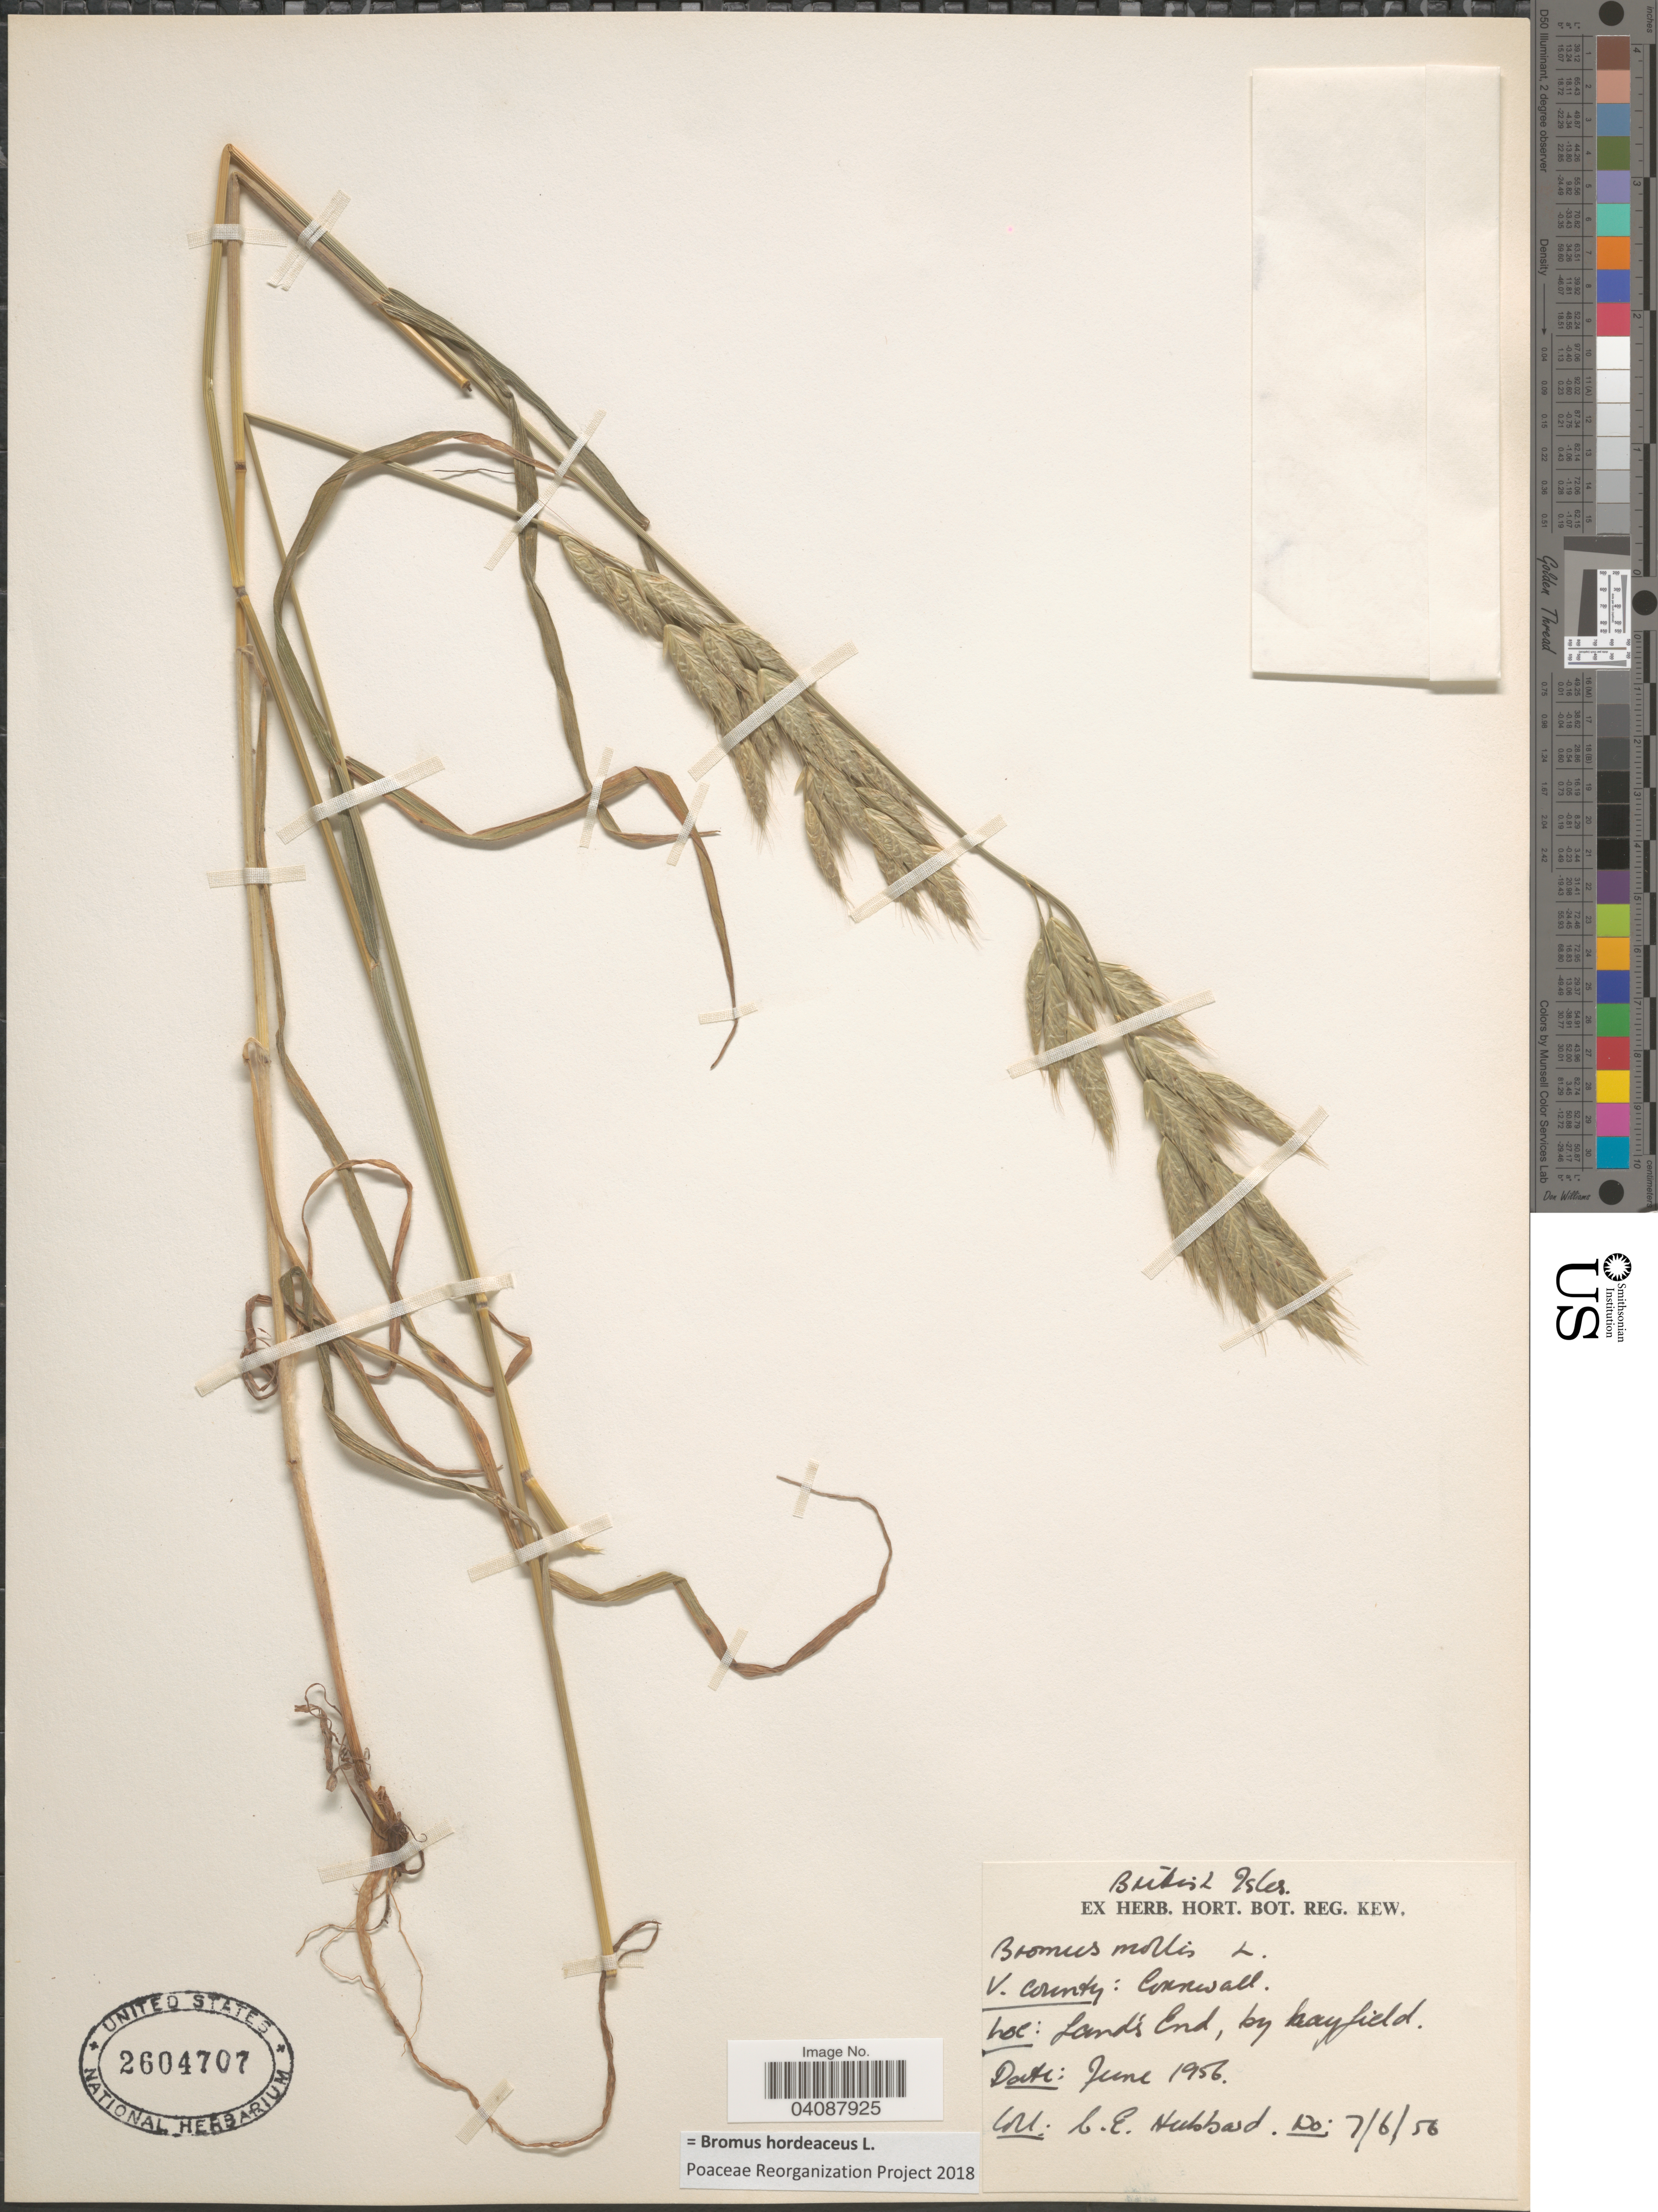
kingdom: Plantae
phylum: Tracheophyta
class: Liliopsida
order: Poales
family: Poaceae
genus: Bromus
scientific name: Bromus hordeaceus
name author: L.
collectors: C. E. Hubbard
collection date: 1956-06-07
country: United Kingdom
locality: Bristish isles. V. County: Cornwall. Land's End, by hayfield.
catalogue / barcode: US 2604707